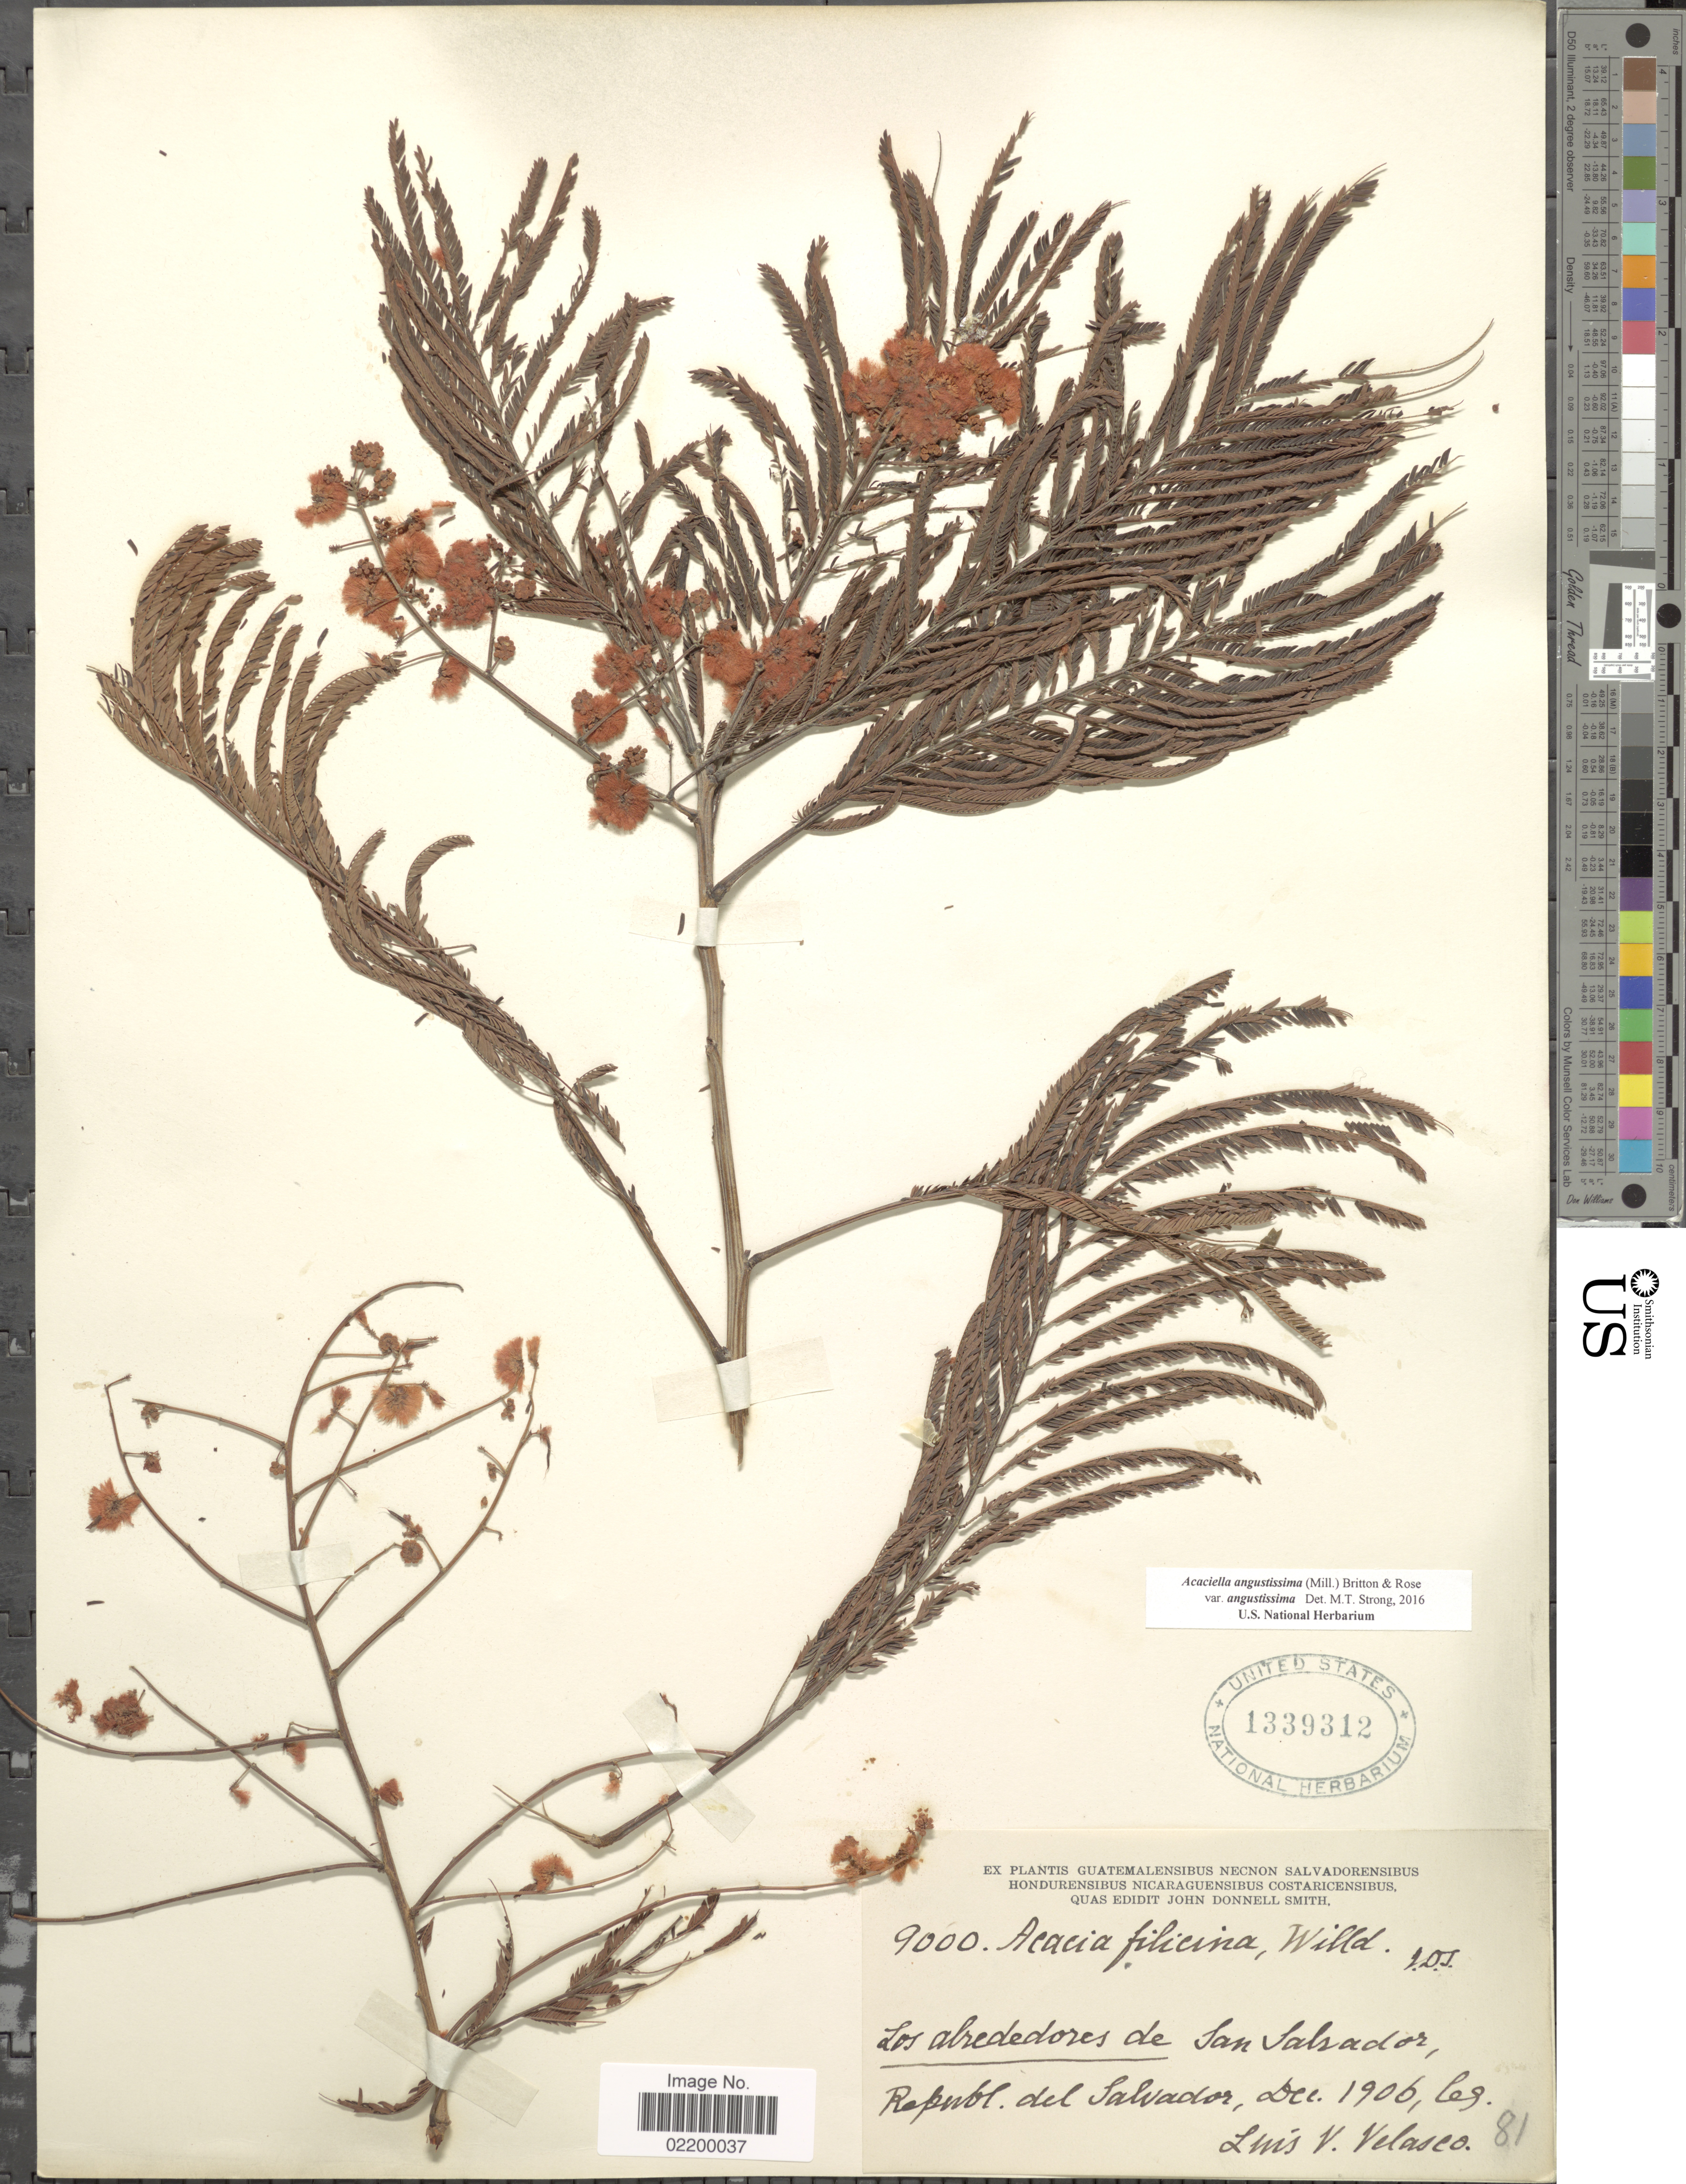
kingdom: Plantae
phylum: Tracheophyta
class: Magnoliopsida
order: Fabales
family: Fabaceae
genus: Acaciella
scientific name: Acaciella angustissima var. angustissima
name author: (Mill.) Britton & Rose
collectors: L. Velasco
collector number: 9000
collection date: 1906-12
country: El Salvador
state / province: San Salvador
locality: Republ. del Salvador.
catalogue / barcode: US 1339312